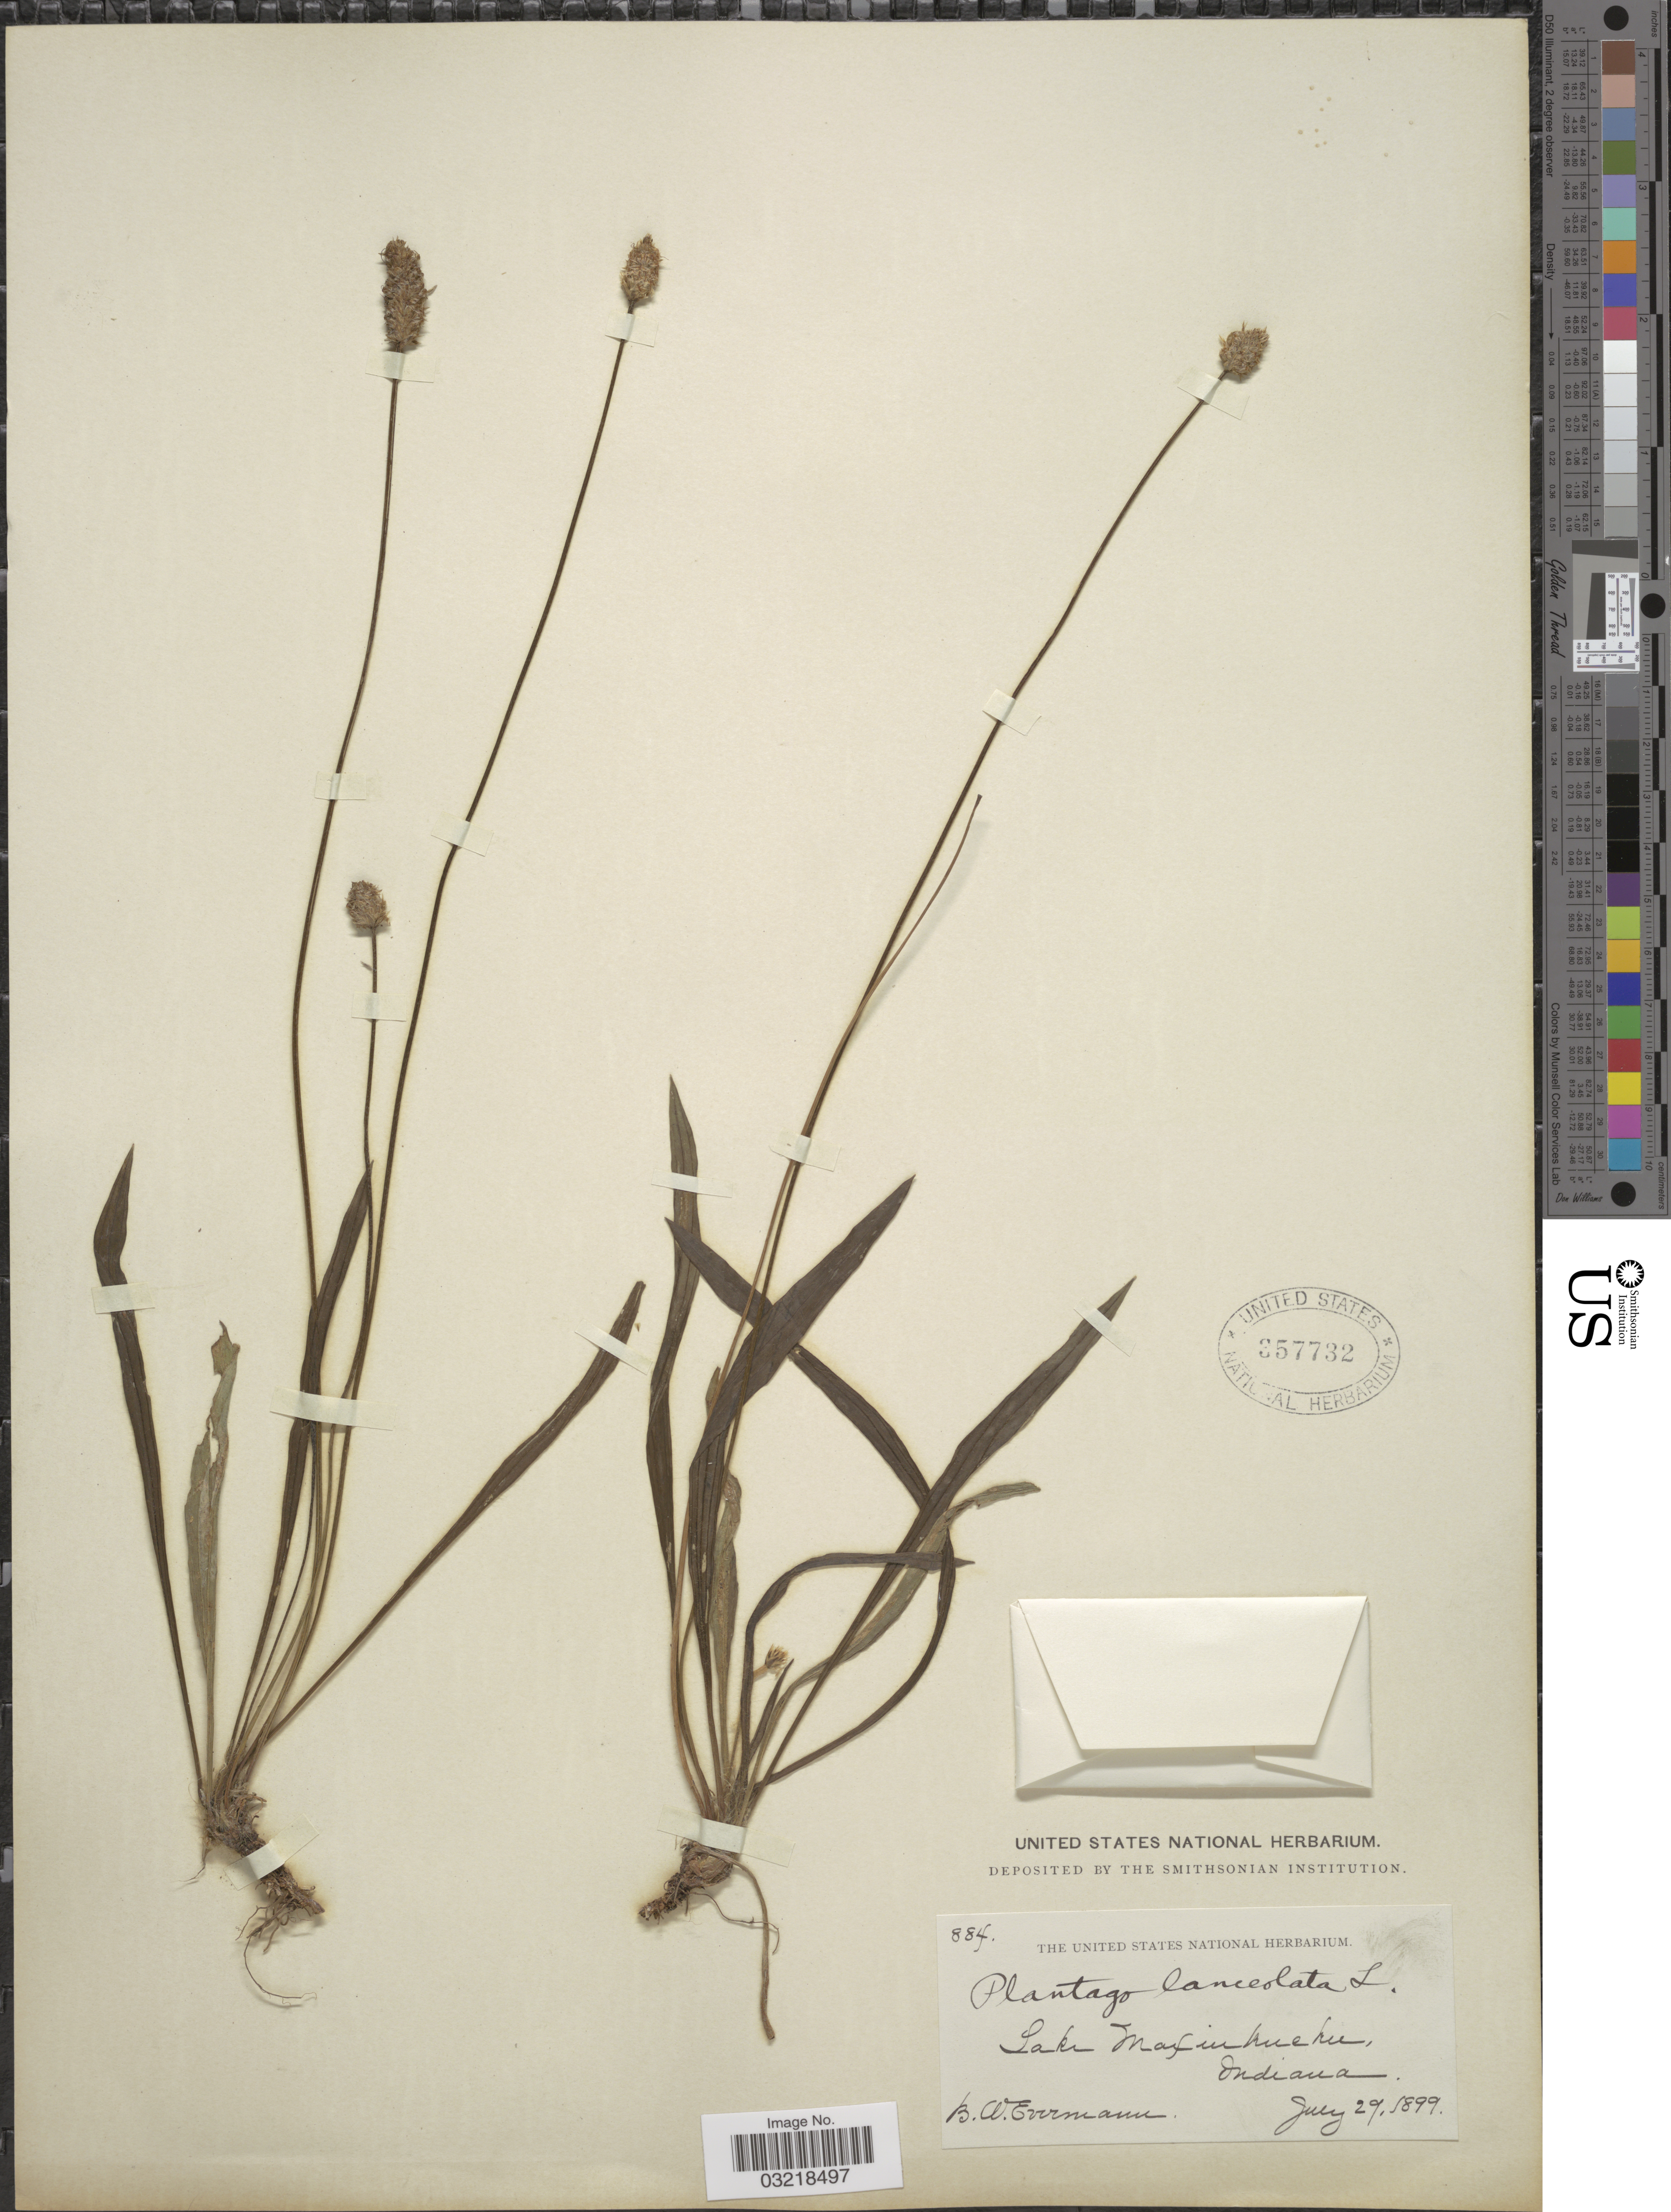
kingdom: Plantae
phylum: Tracheophyta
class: Magnoliopsida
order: Lamiales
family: Plantaginaceae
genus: Plantago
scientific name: Plantago lanceolata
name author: L.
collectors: B. W. Evermann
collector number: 884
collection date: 1899-07-29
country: United States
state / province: Indiana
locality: Lake Maxinkuckee.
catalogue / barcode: US 357732